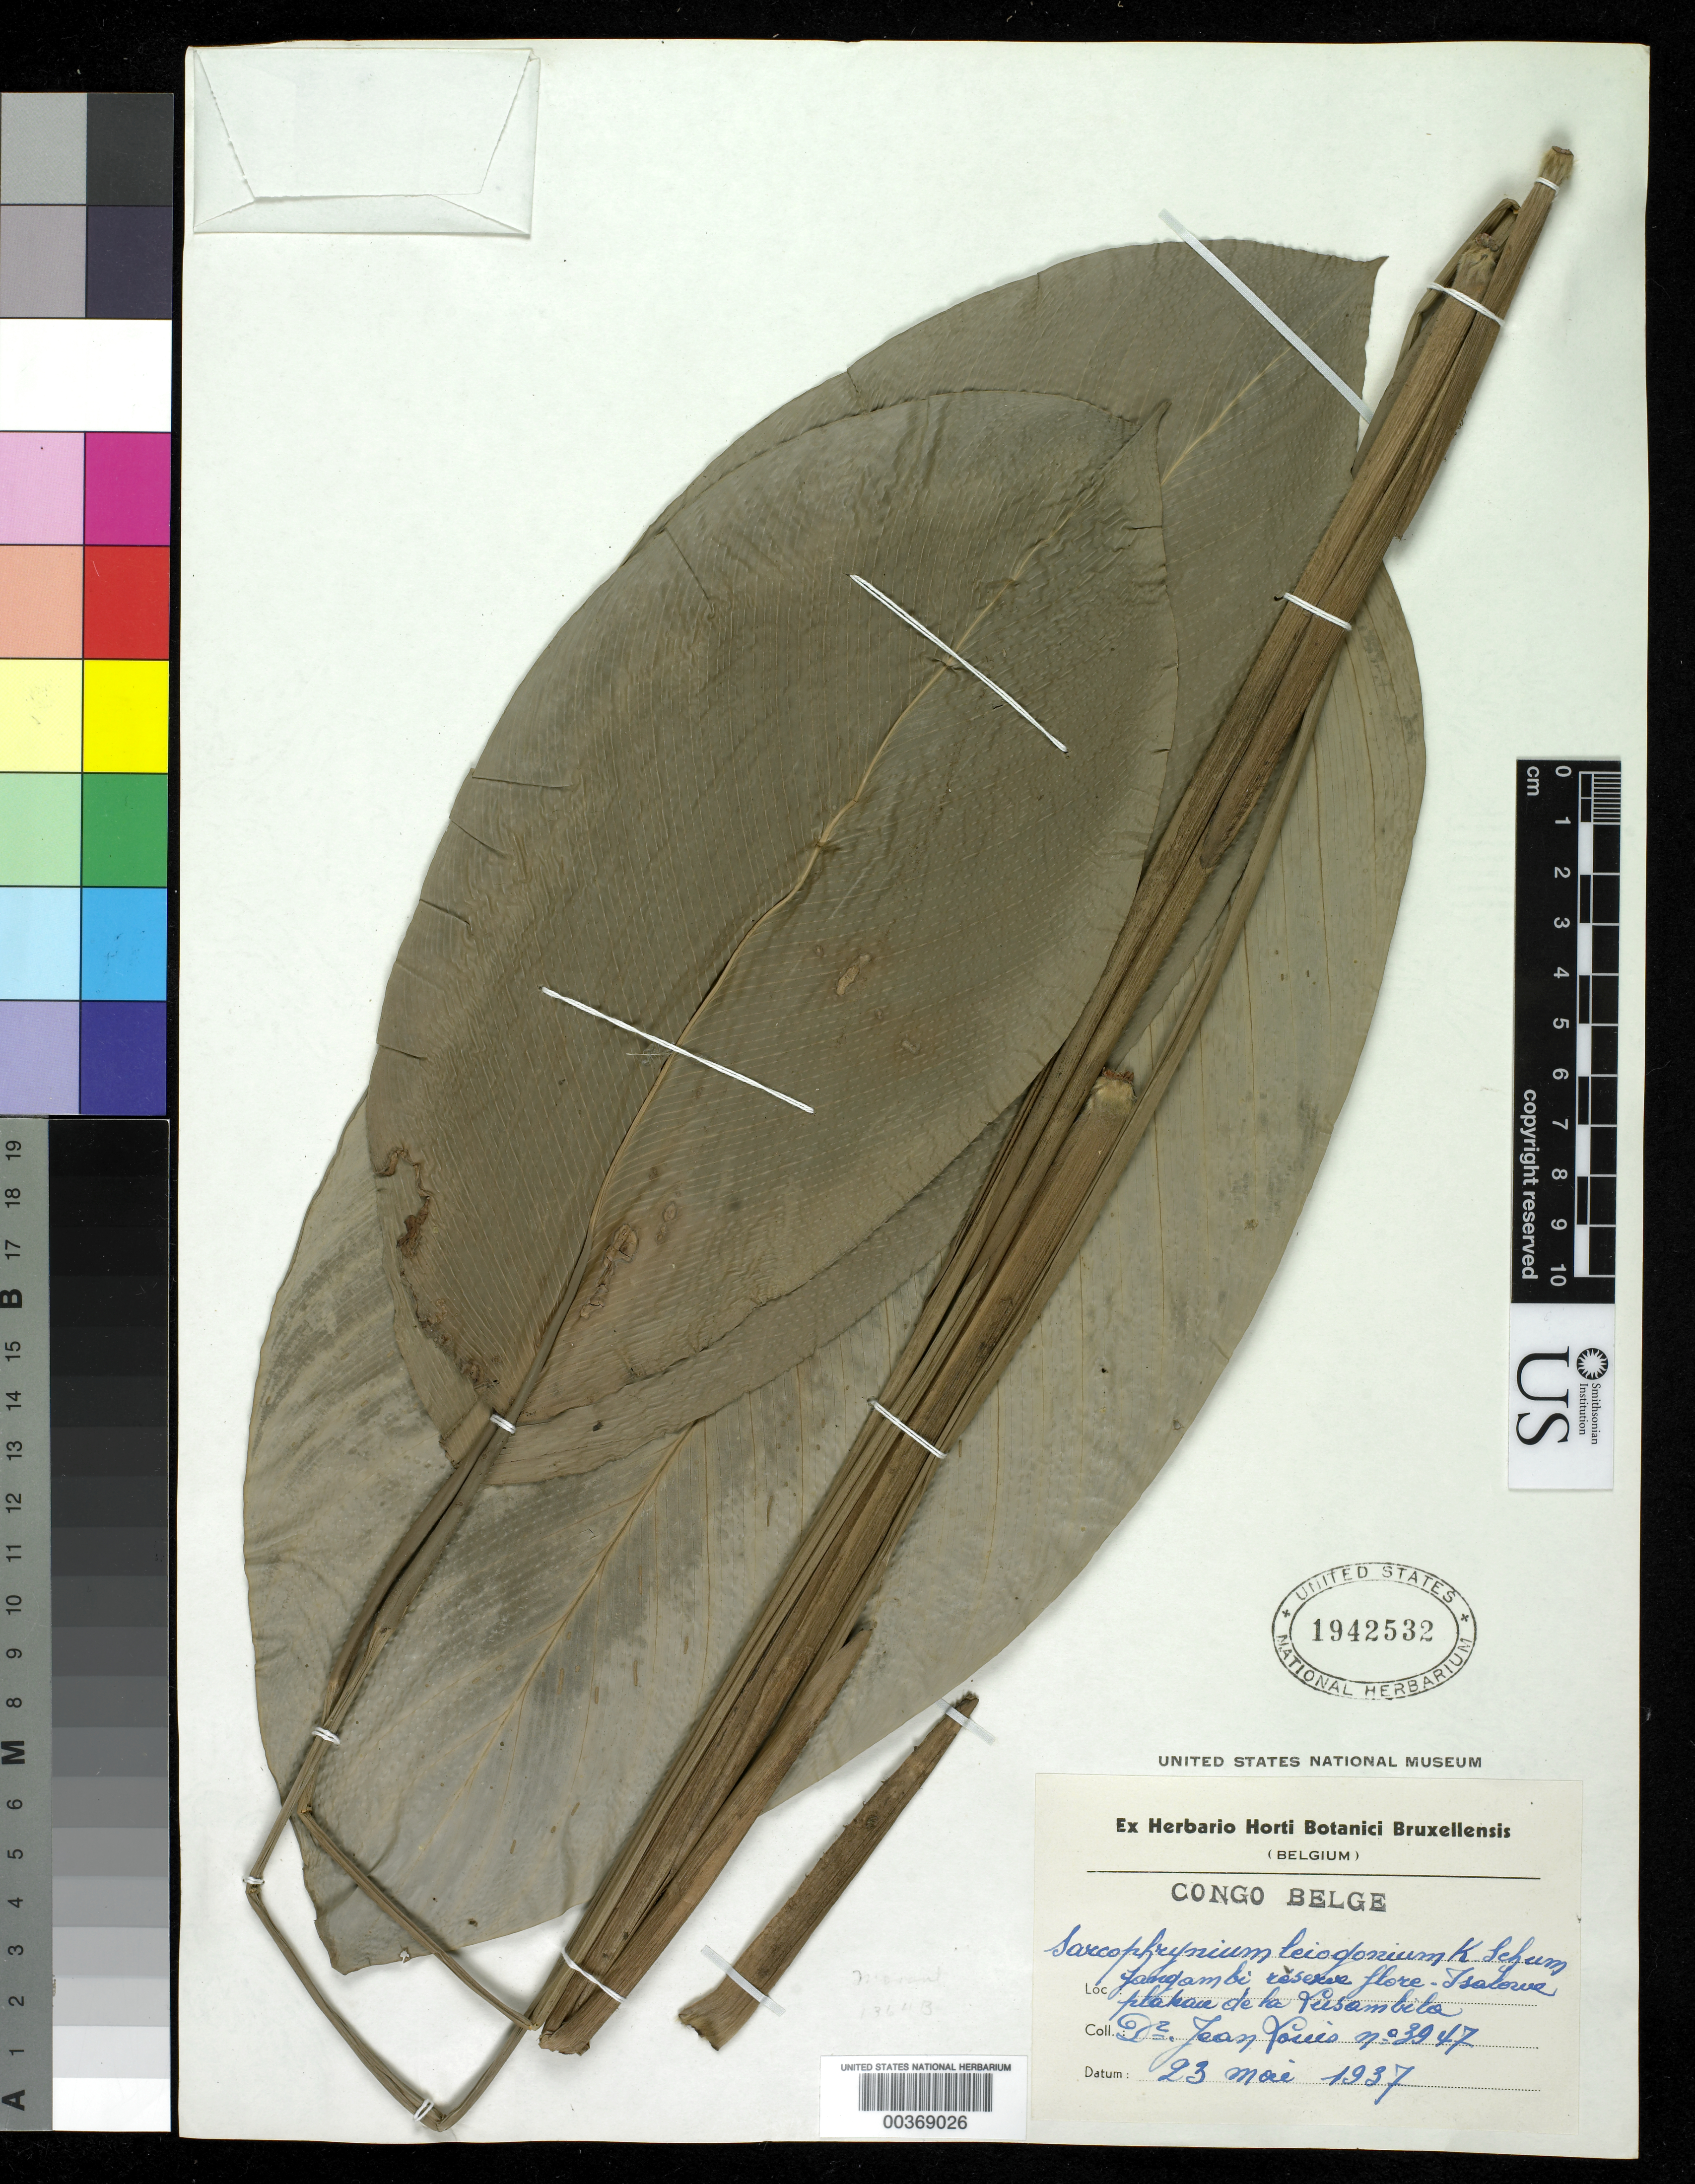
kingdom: Plantae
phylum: Tracheophyta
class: Liliopsida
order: Zingiberales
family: Marantaceae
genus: Sarcophrynium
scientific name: Sarcophrynium leiogonium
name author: K. Schum.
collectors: J. Louis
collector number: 3947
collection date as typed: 23 May 1937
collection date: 1937-05-23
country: Congo, Democratic Republic of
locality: Congo belge, jangom bi reserve flore - isalowe plateau de la lusambila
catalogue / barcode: US 1942532